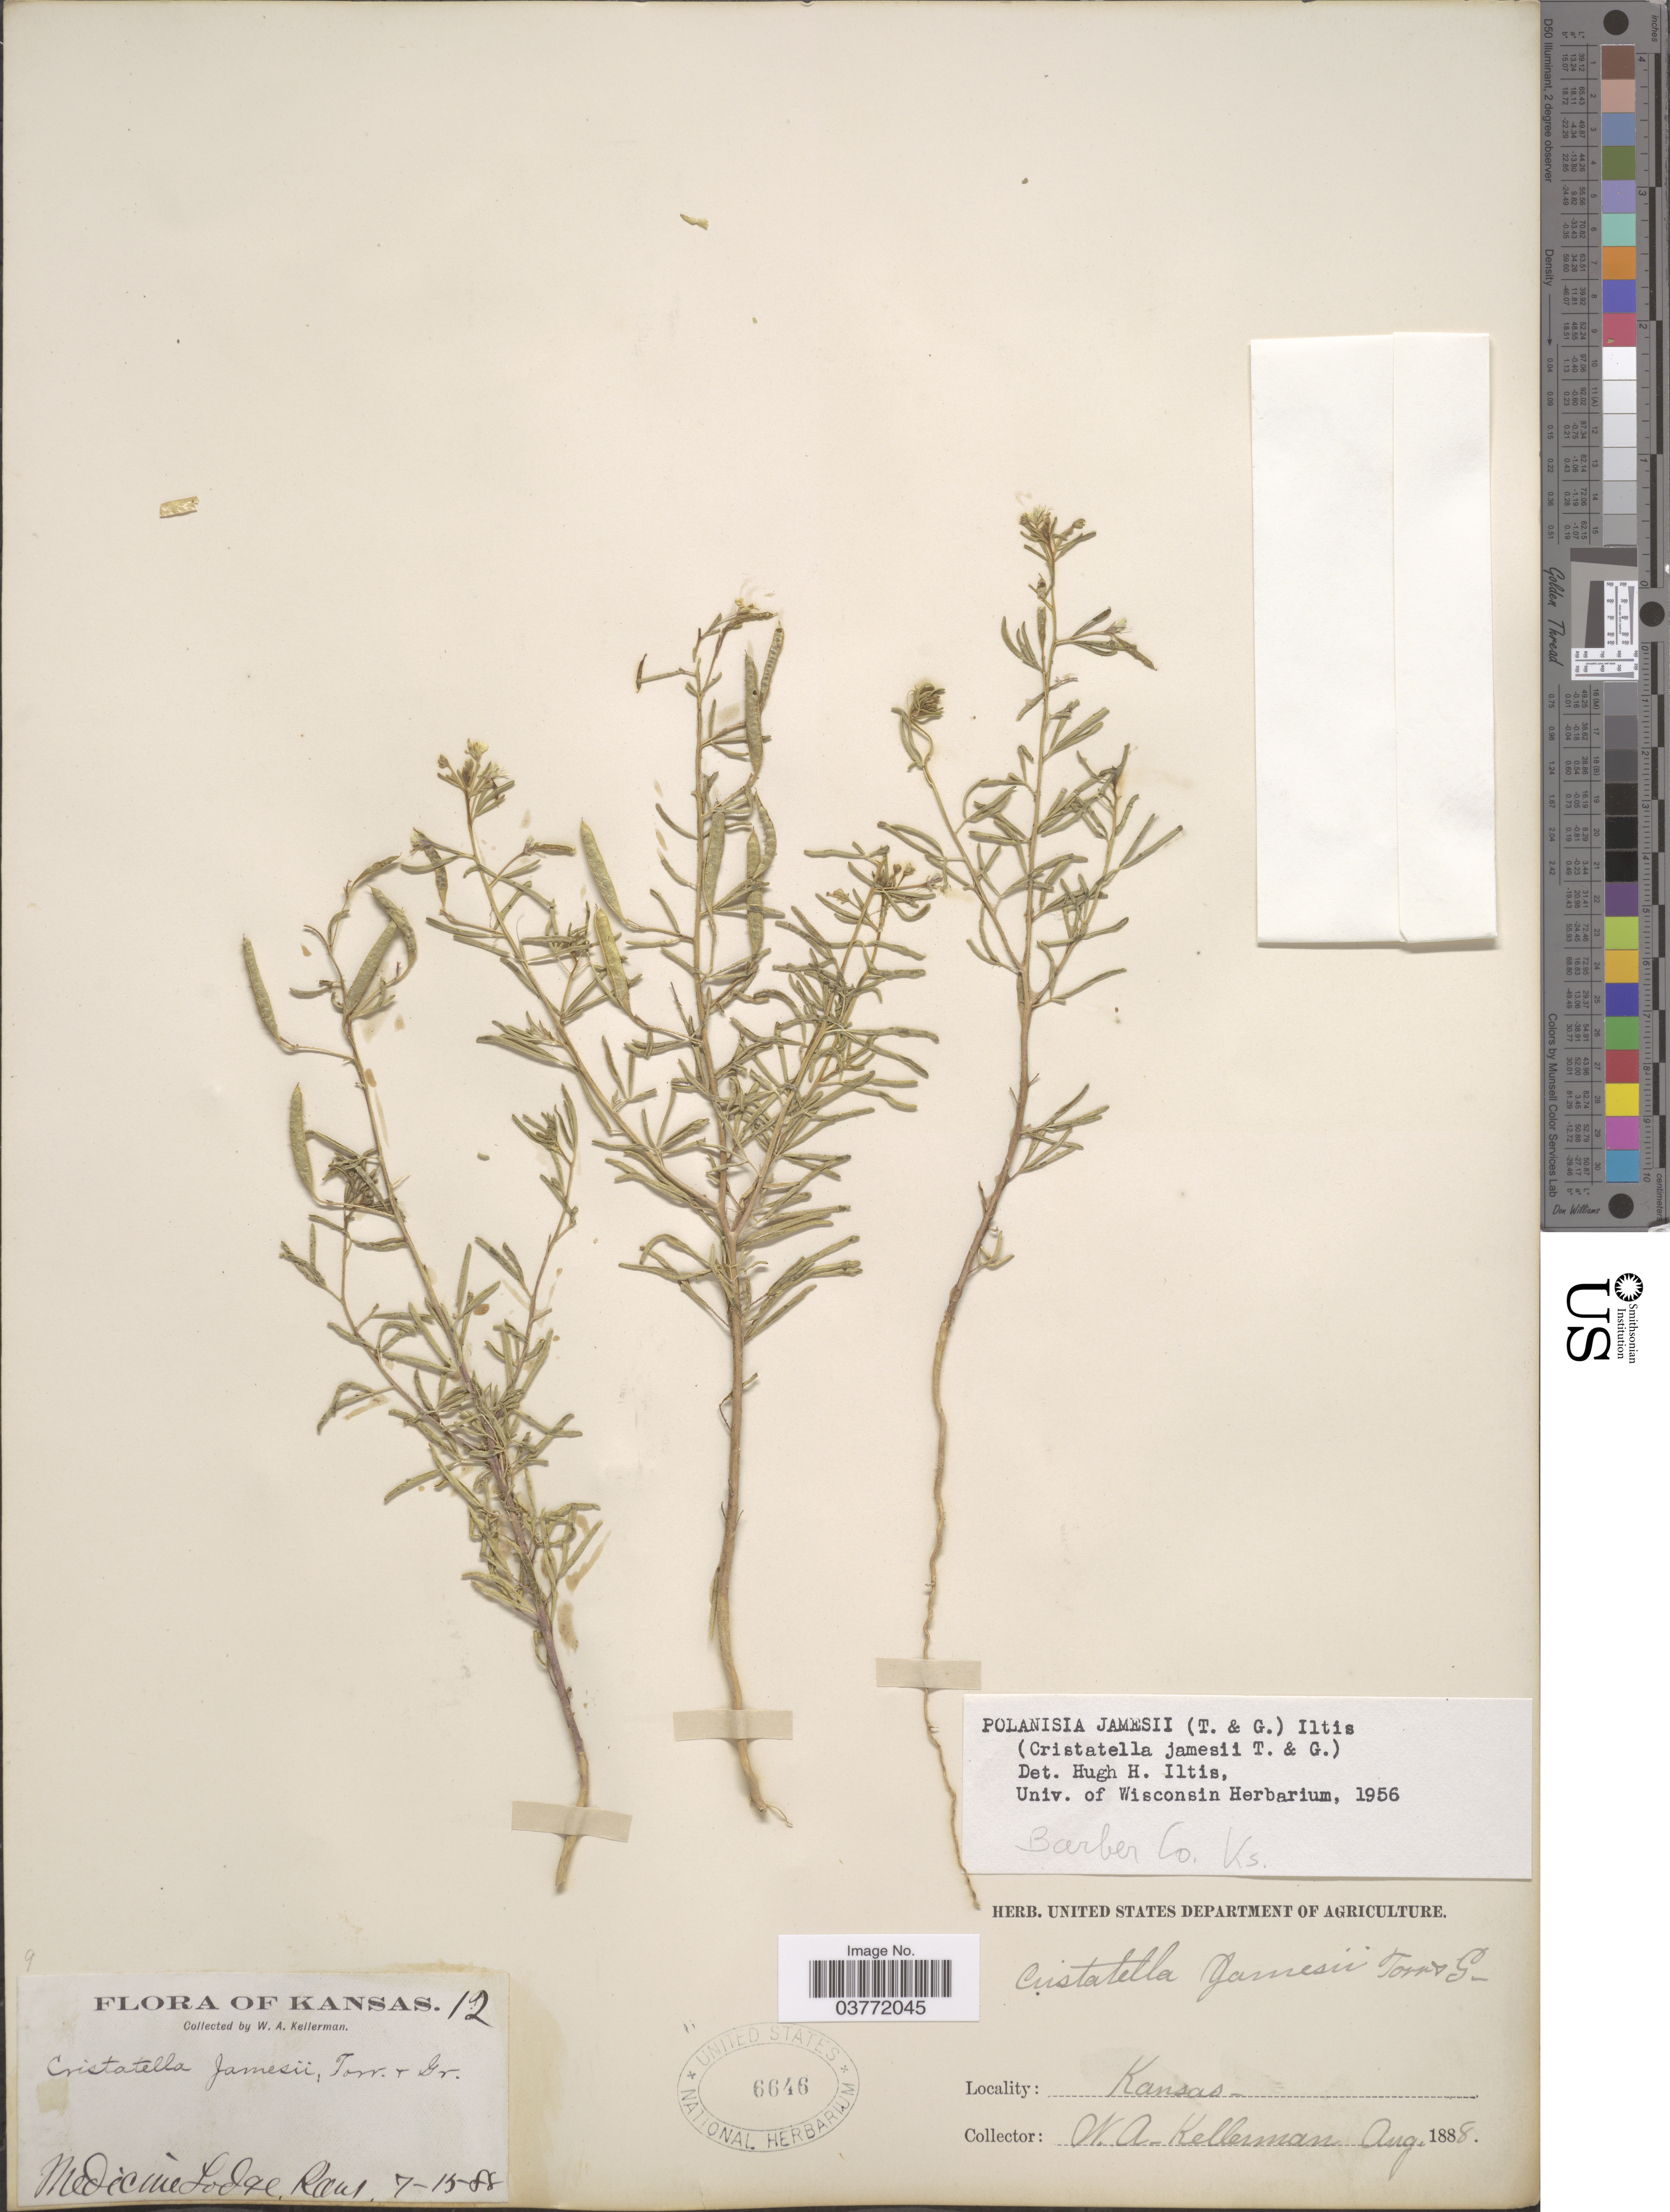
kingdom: Plantae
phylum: Tracheophyta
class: Magnoliopsida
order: Brassicales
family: Cleomaceae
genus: Polanisia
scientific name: Polanisia jamesii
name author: (Torr. & A. Gray) Iltis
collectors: W. Kellerman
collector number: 12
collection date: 1888-07-15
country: United States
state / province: Kansas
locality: Medicine Lodge. Barber Co [unsure placement]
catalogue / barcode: US 6646